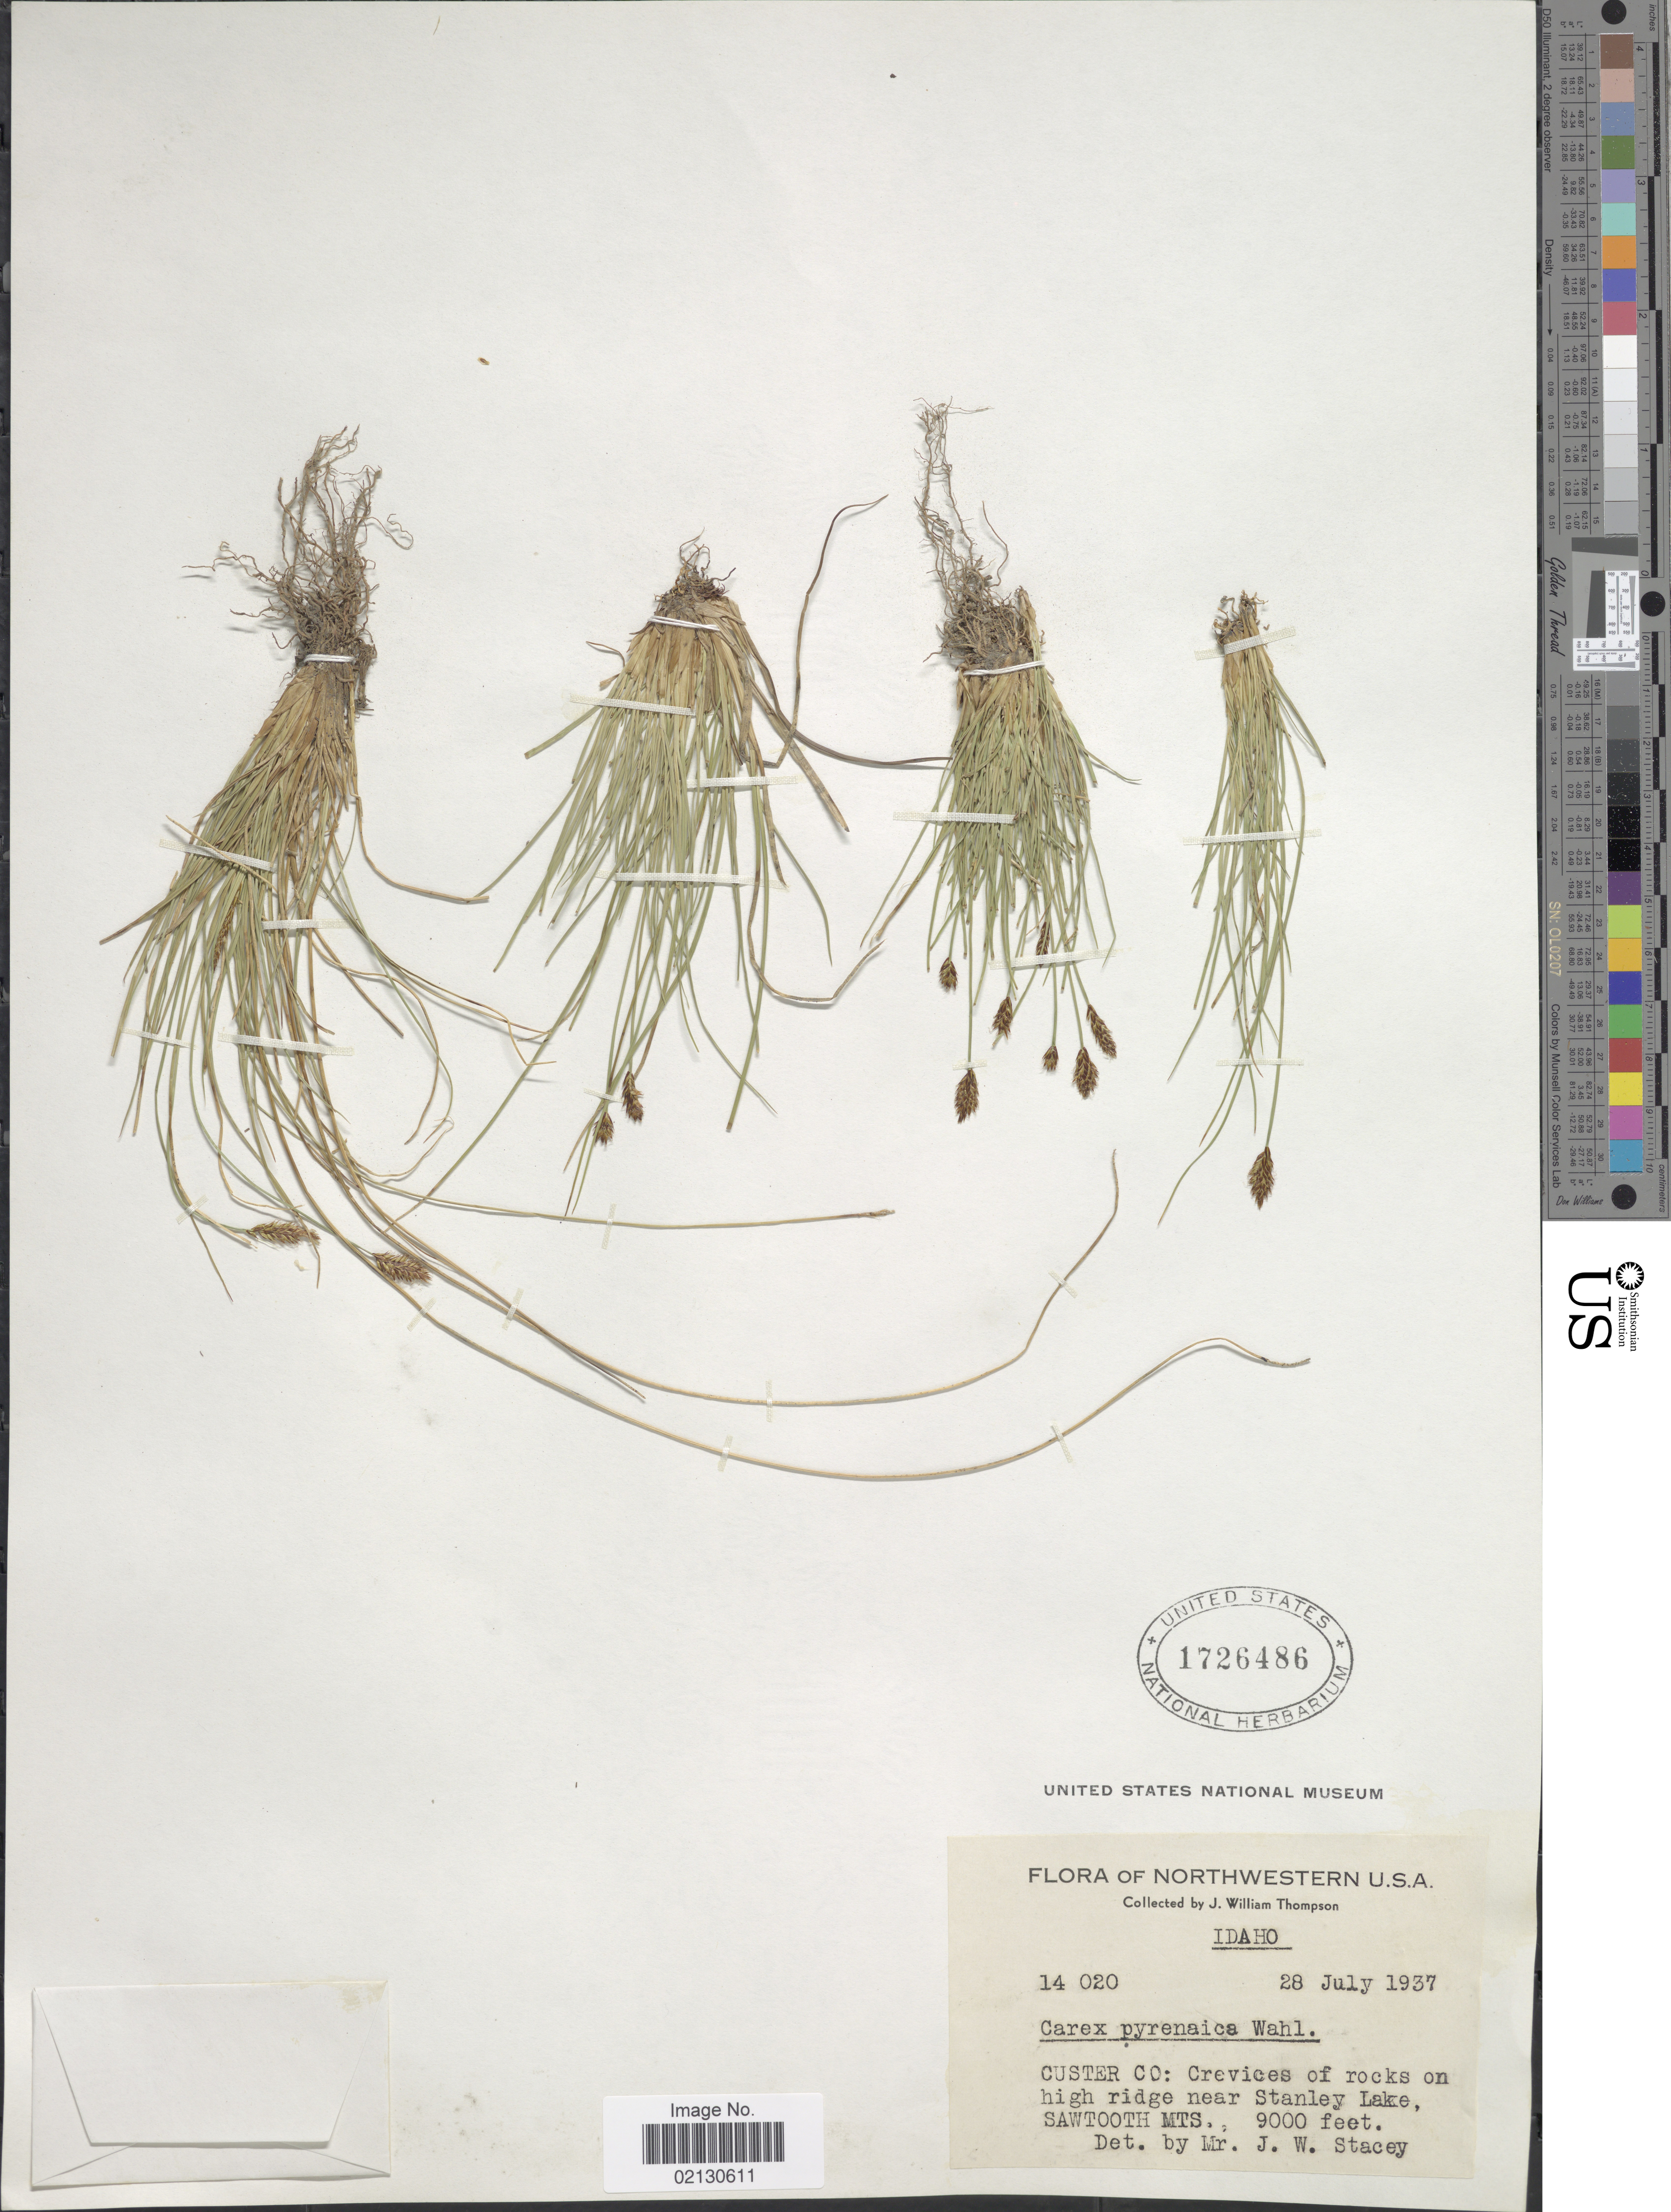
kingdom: Plantae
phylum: Tracheophyta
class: Liliopsida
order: Poales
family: Cyperaceae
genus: Carex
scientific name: Carex micropoda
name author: C.A. Mey.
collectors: J. W. Thompson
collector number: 14020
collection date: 1937-07-28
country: United States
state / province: Idaho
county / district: Custer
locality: Crevices of rocks on high ridge near Stanley Lake, Sawtooth Mts.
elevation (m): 2743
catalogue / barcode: US 1726486